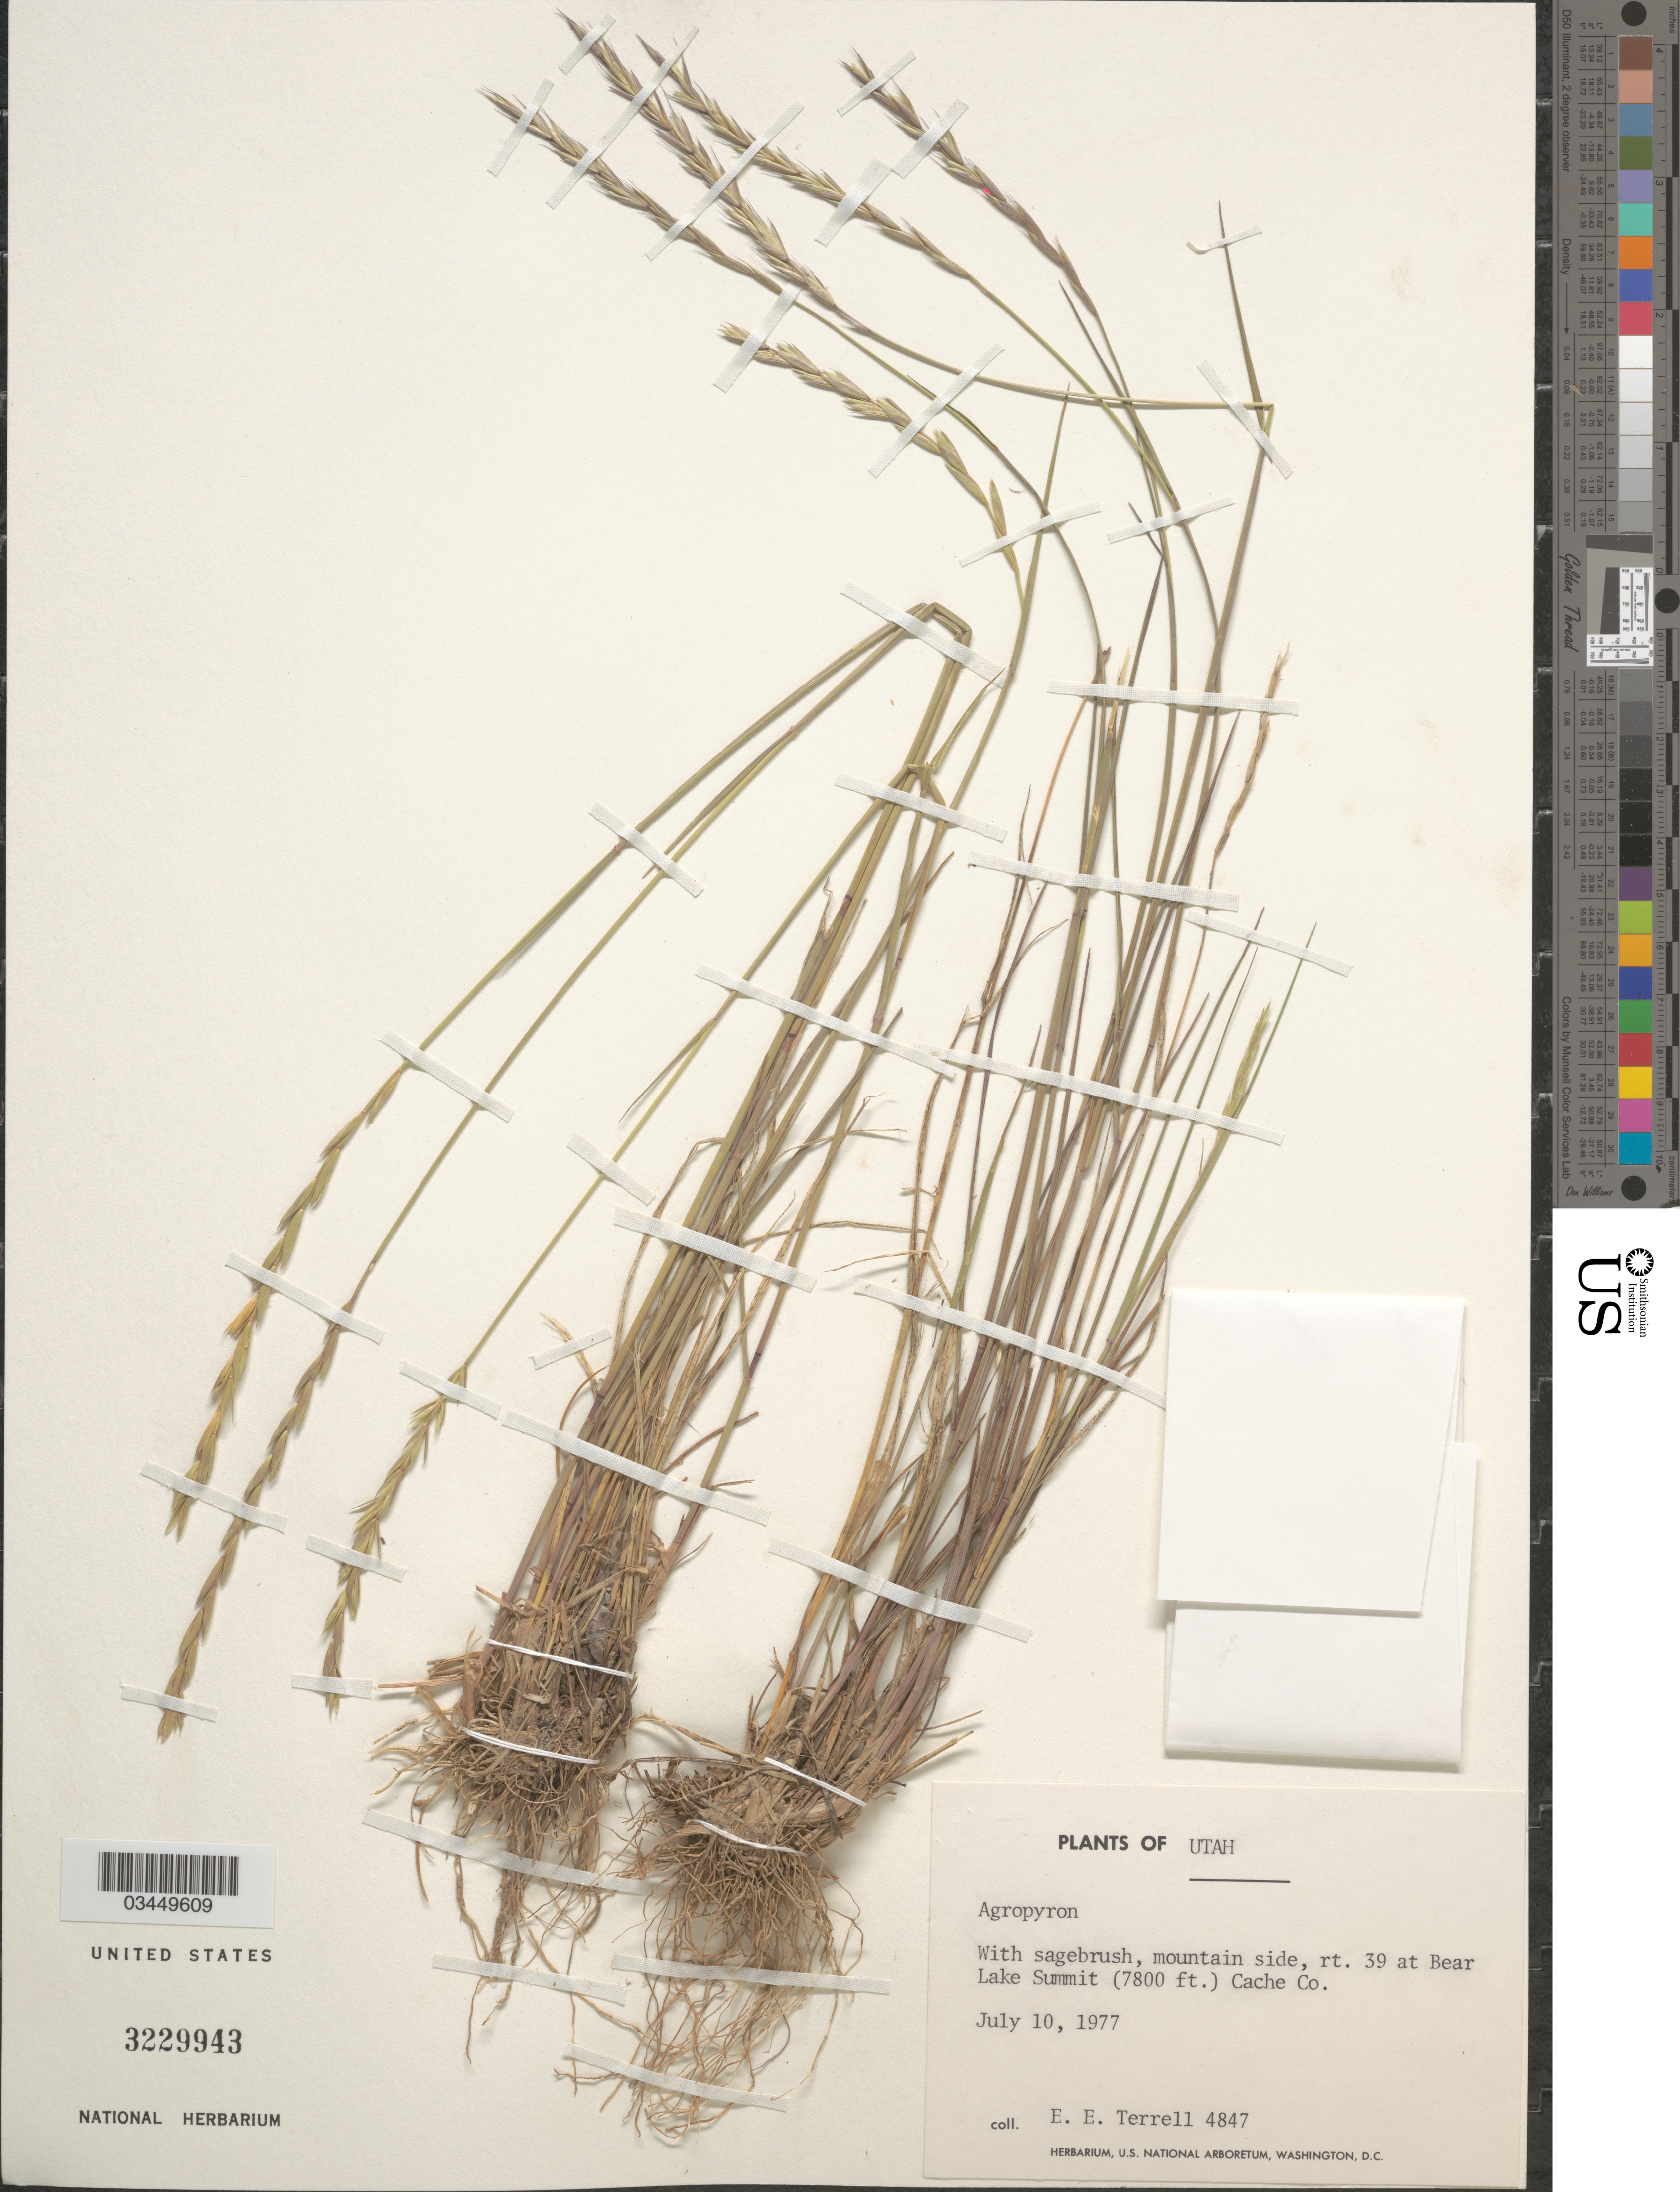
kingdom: Plantae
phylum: Tracheophyta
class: Liliopsida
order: Poales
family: Poaceae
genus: Elymus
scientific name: Elymus sp.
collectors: E. E. Terrell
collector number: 4847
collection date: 1977-07-10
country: United States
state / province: Utah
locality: With sagebrush, mountain side, rt. 39 at Bear Lake Summit Cache Co.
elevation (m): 2377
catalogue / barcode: US 3229943